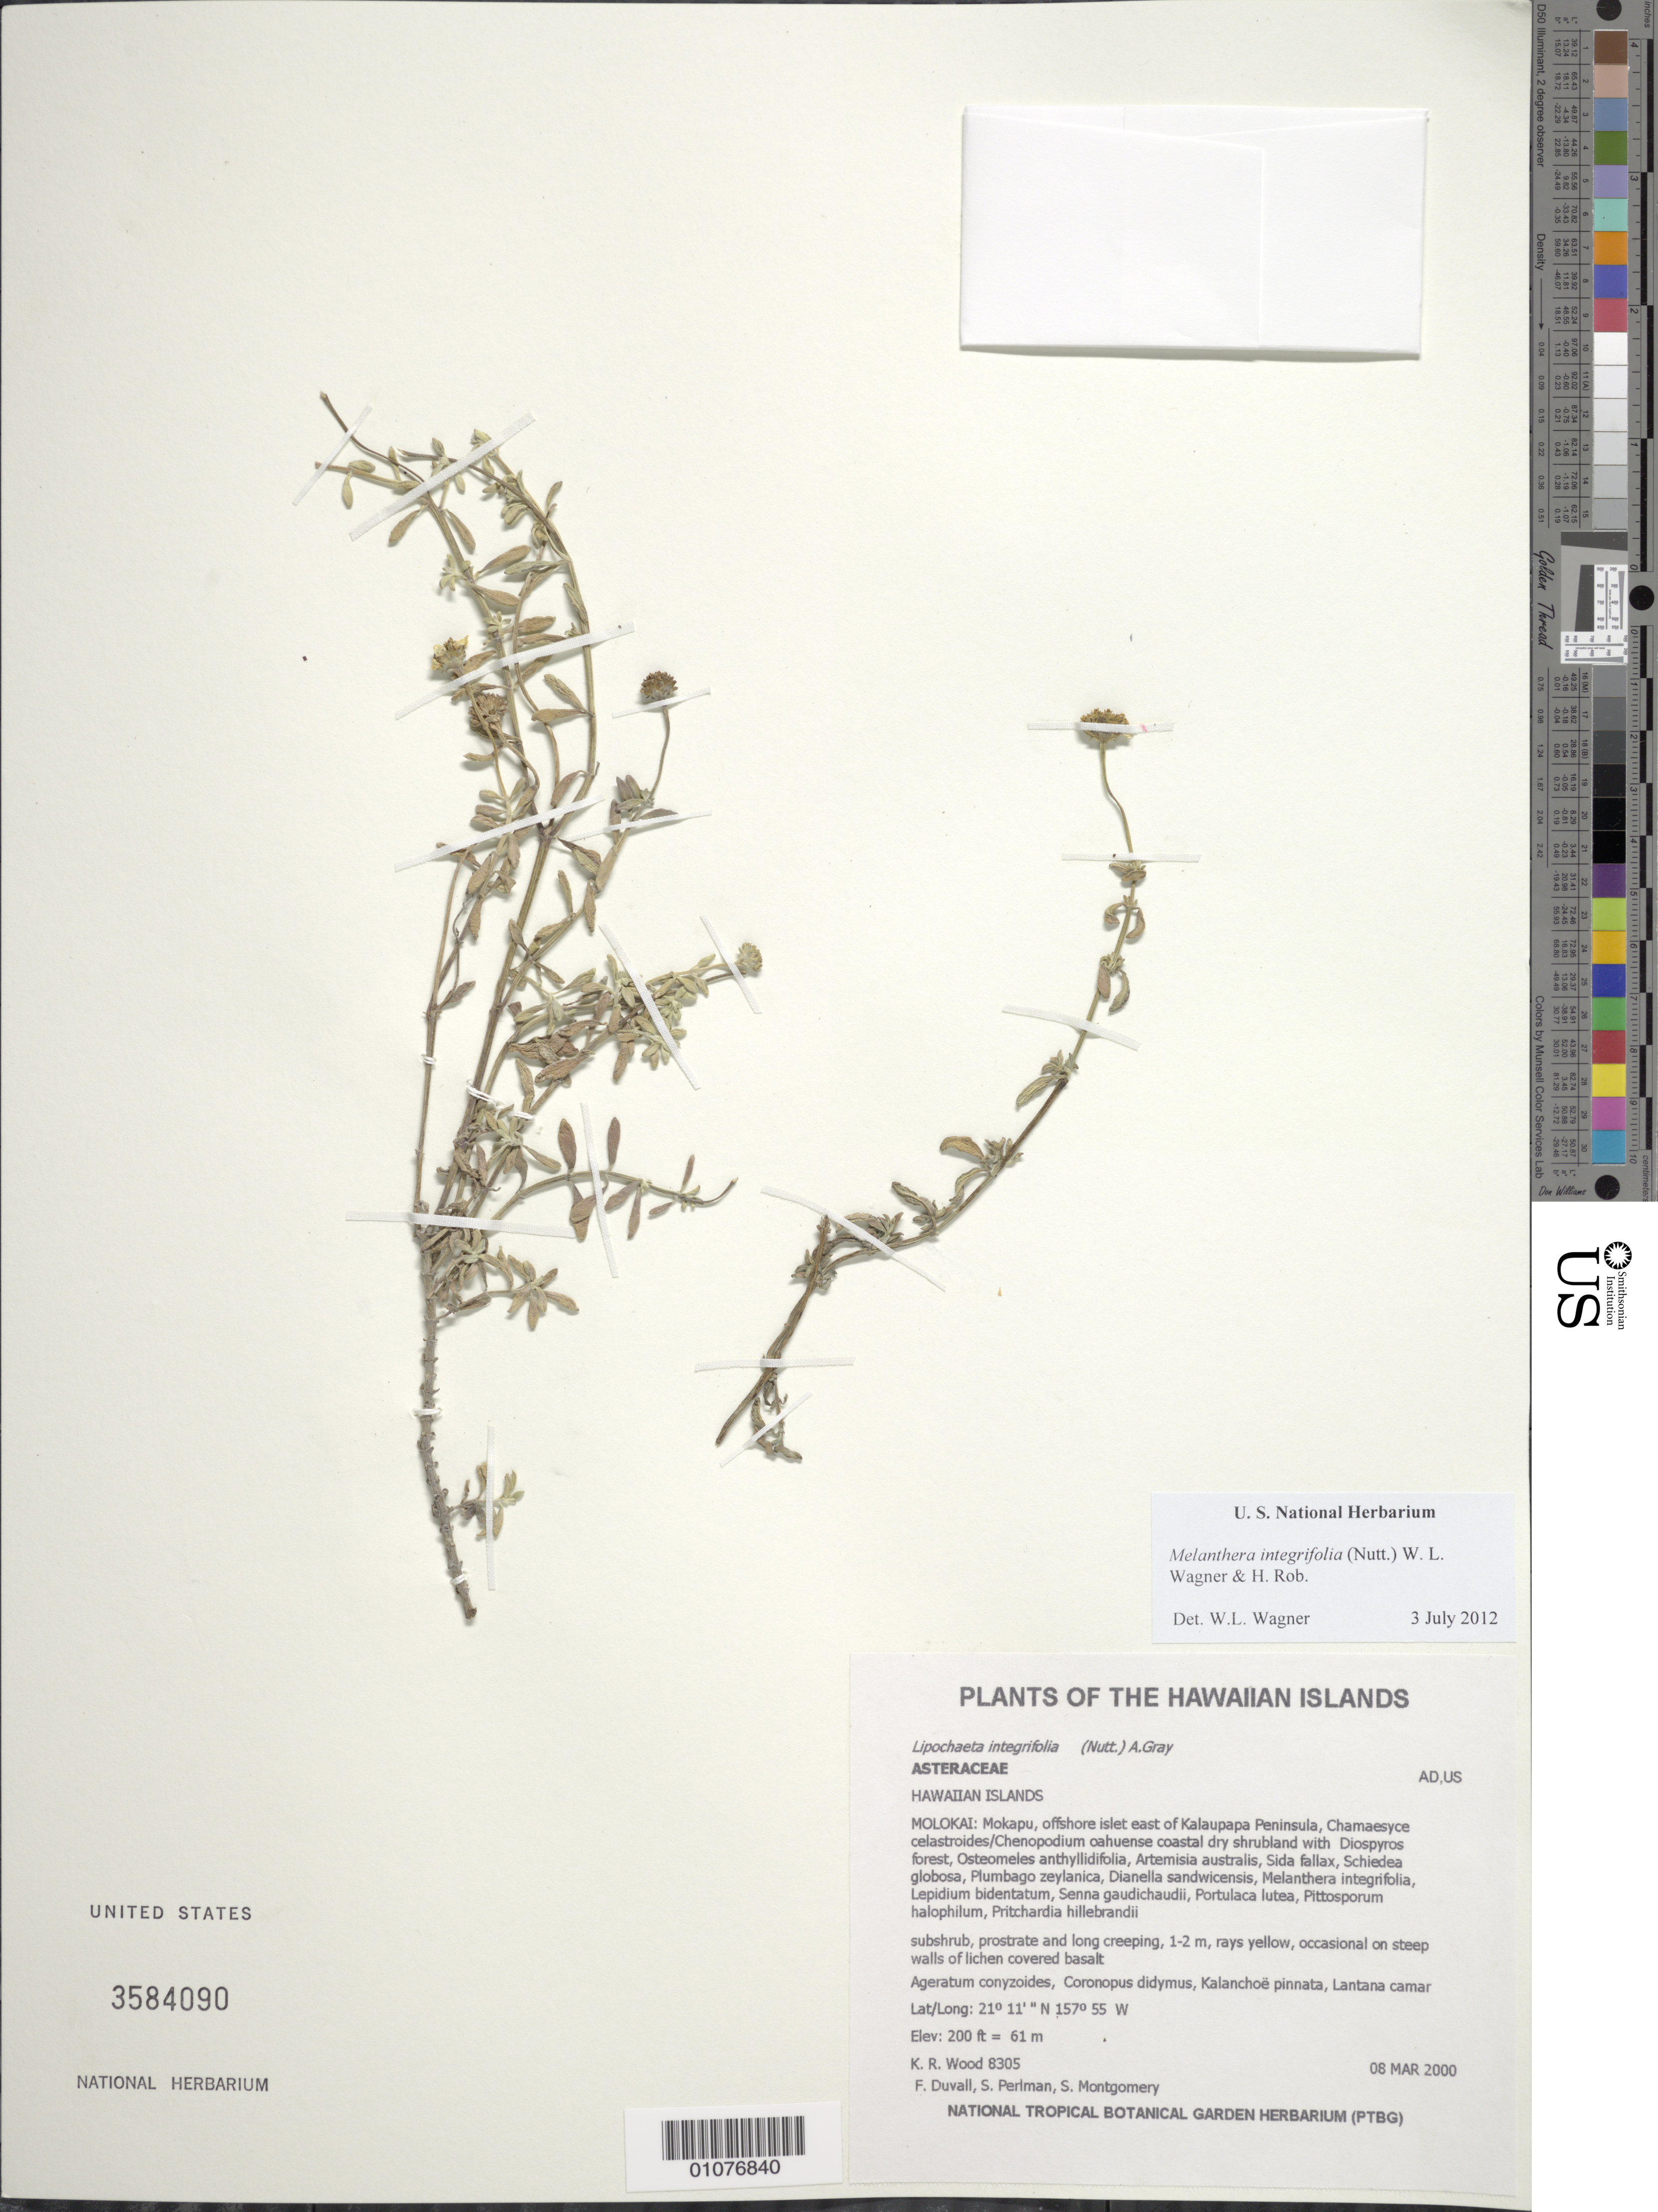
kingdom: Plantae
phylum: Tracheophyta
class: Magnoliopsida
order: Asterales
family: Asteraceae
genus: Wollastonia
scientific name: Wollastonia integrifolia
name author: (Nutt.) Orchard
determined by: Wagner, W. L., (BOT), Smithsonian Institution - National Museum of Natural History (UNITED STATES)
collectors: K. R. Wood, F. Duvall, S. P. Perlman & S. Montgomery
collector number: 8305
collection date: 2000-03-08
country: United States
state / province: Hawaii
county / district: Maui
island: Moloka'i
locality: Mokapu, offshore islet E of Kalaupapa Peninsula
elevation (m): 61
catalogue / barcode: US 3584090